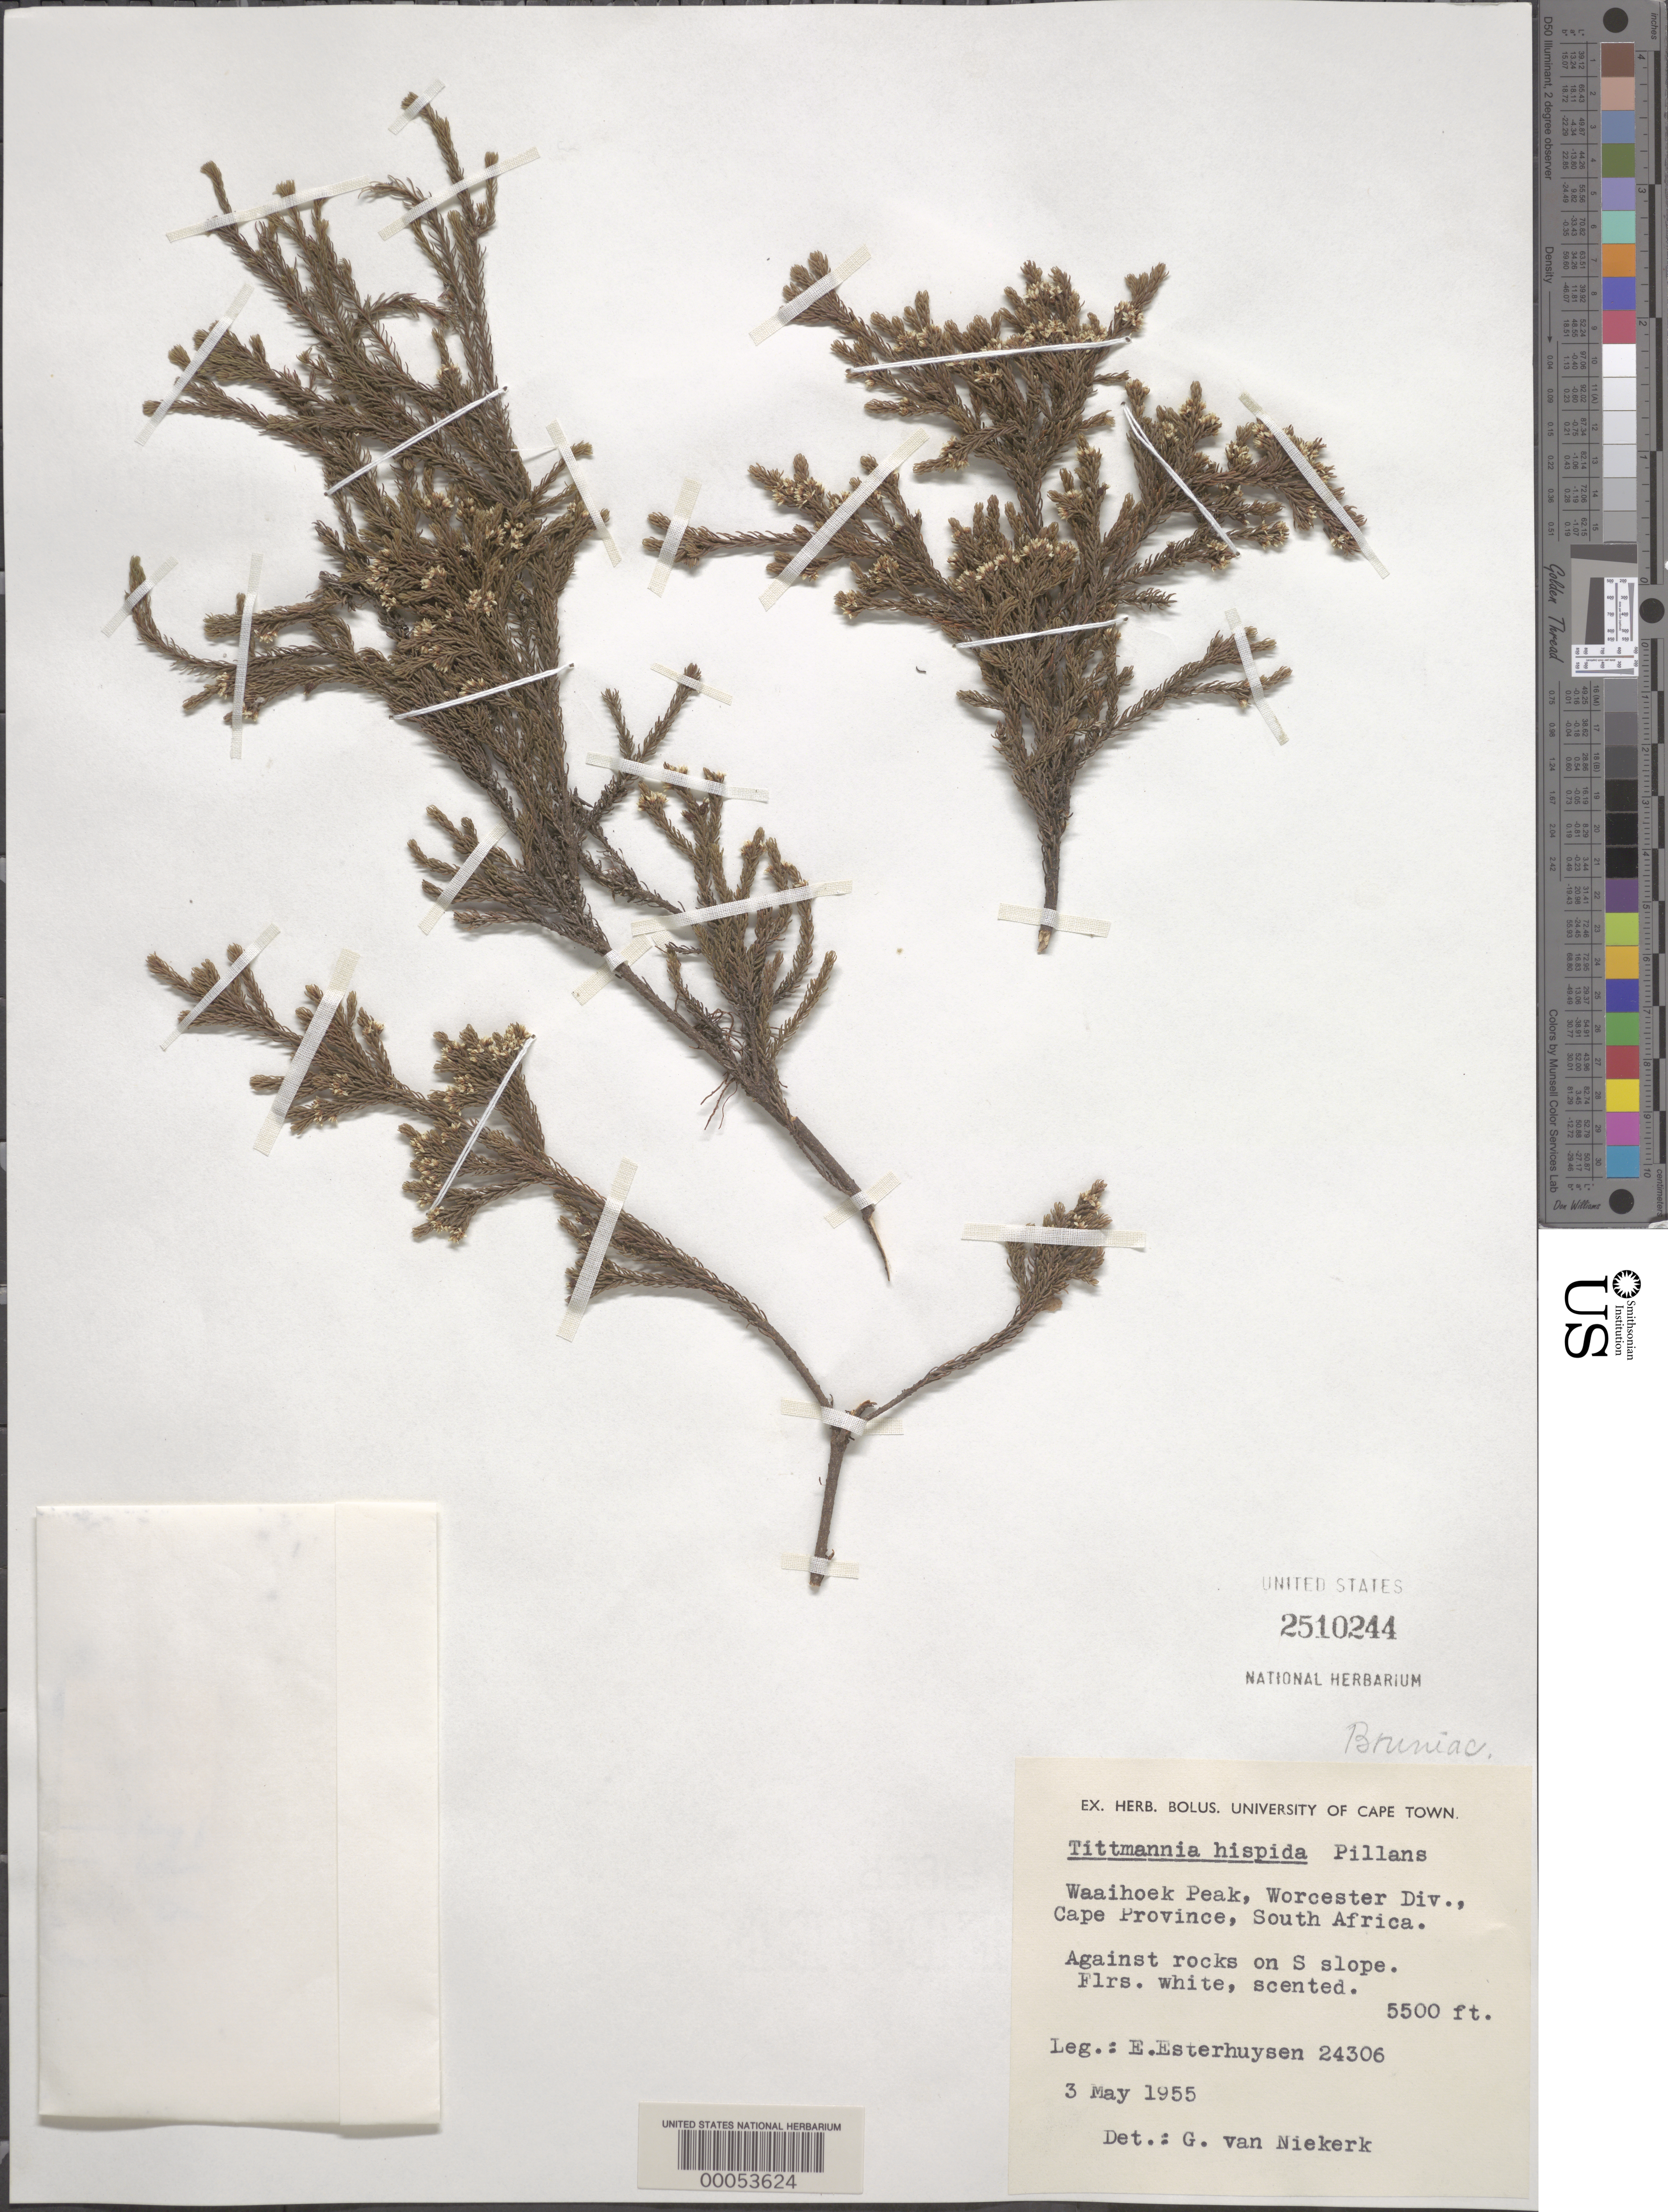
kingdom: Plantae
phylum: Tracheophyta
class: Magnoliopsida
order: Bruniales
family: Bruniaceae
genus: Audouinia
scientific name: Audouinia hispida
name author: (Pillans) Class.-Bockh. & E.G.H. Oliv.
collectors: E. E. Esterhuysen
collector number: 24306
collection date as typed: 03 May 1955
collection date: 1955-05-03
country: South Africa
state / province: Western Cape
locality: Waaihoek peak. Worcester Div.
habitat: Against rocks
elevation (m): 1676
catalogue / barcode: US 2510244